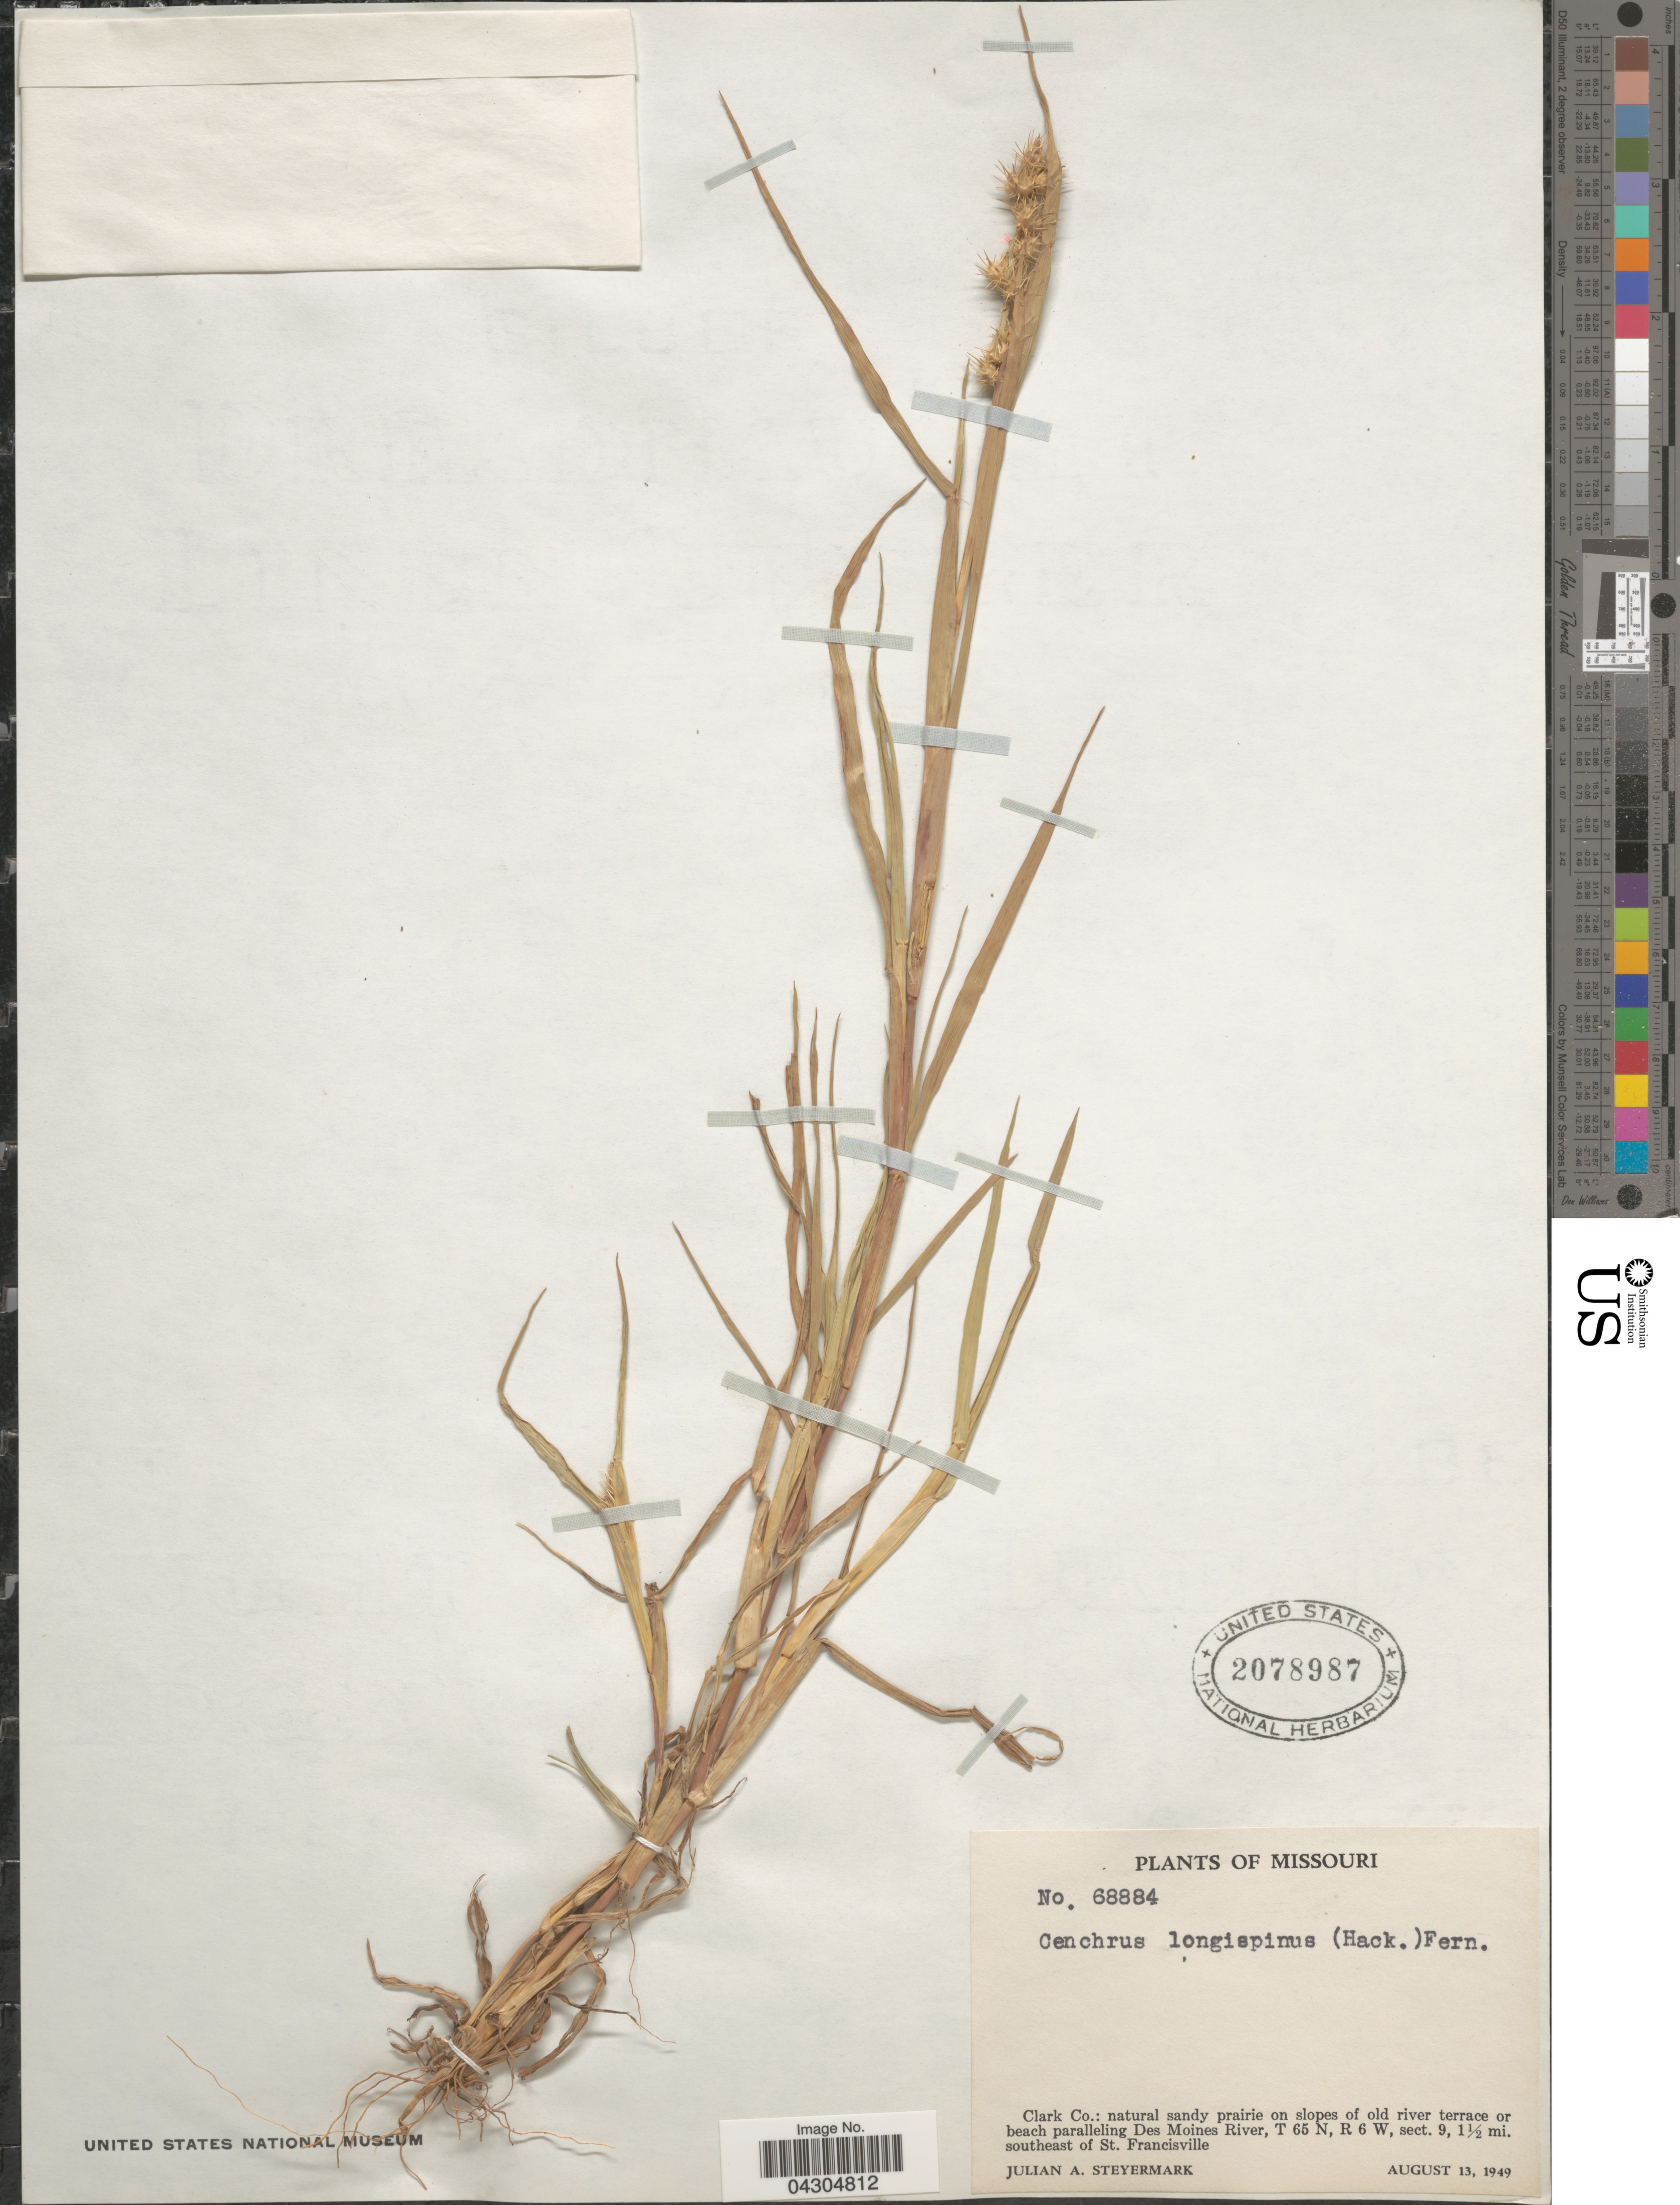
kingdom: Plantae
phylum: Tracheophyta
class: Liliopsida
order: Poales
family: Poaceae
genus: Cenchrus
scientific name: Cenchrus longispinus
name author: (Hack.) Fernald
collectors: J. Steyermark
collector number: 68884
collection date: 1949-08-13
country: United States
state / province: Missouri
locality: Clark Co.: natural sandy prairie on slopes of old river terrace or beach paralleling Des Moines River, T 65 N, R 6 W, sect. 9, 1½ mi. southeast of St. Francisville.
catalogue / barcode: US 2078987